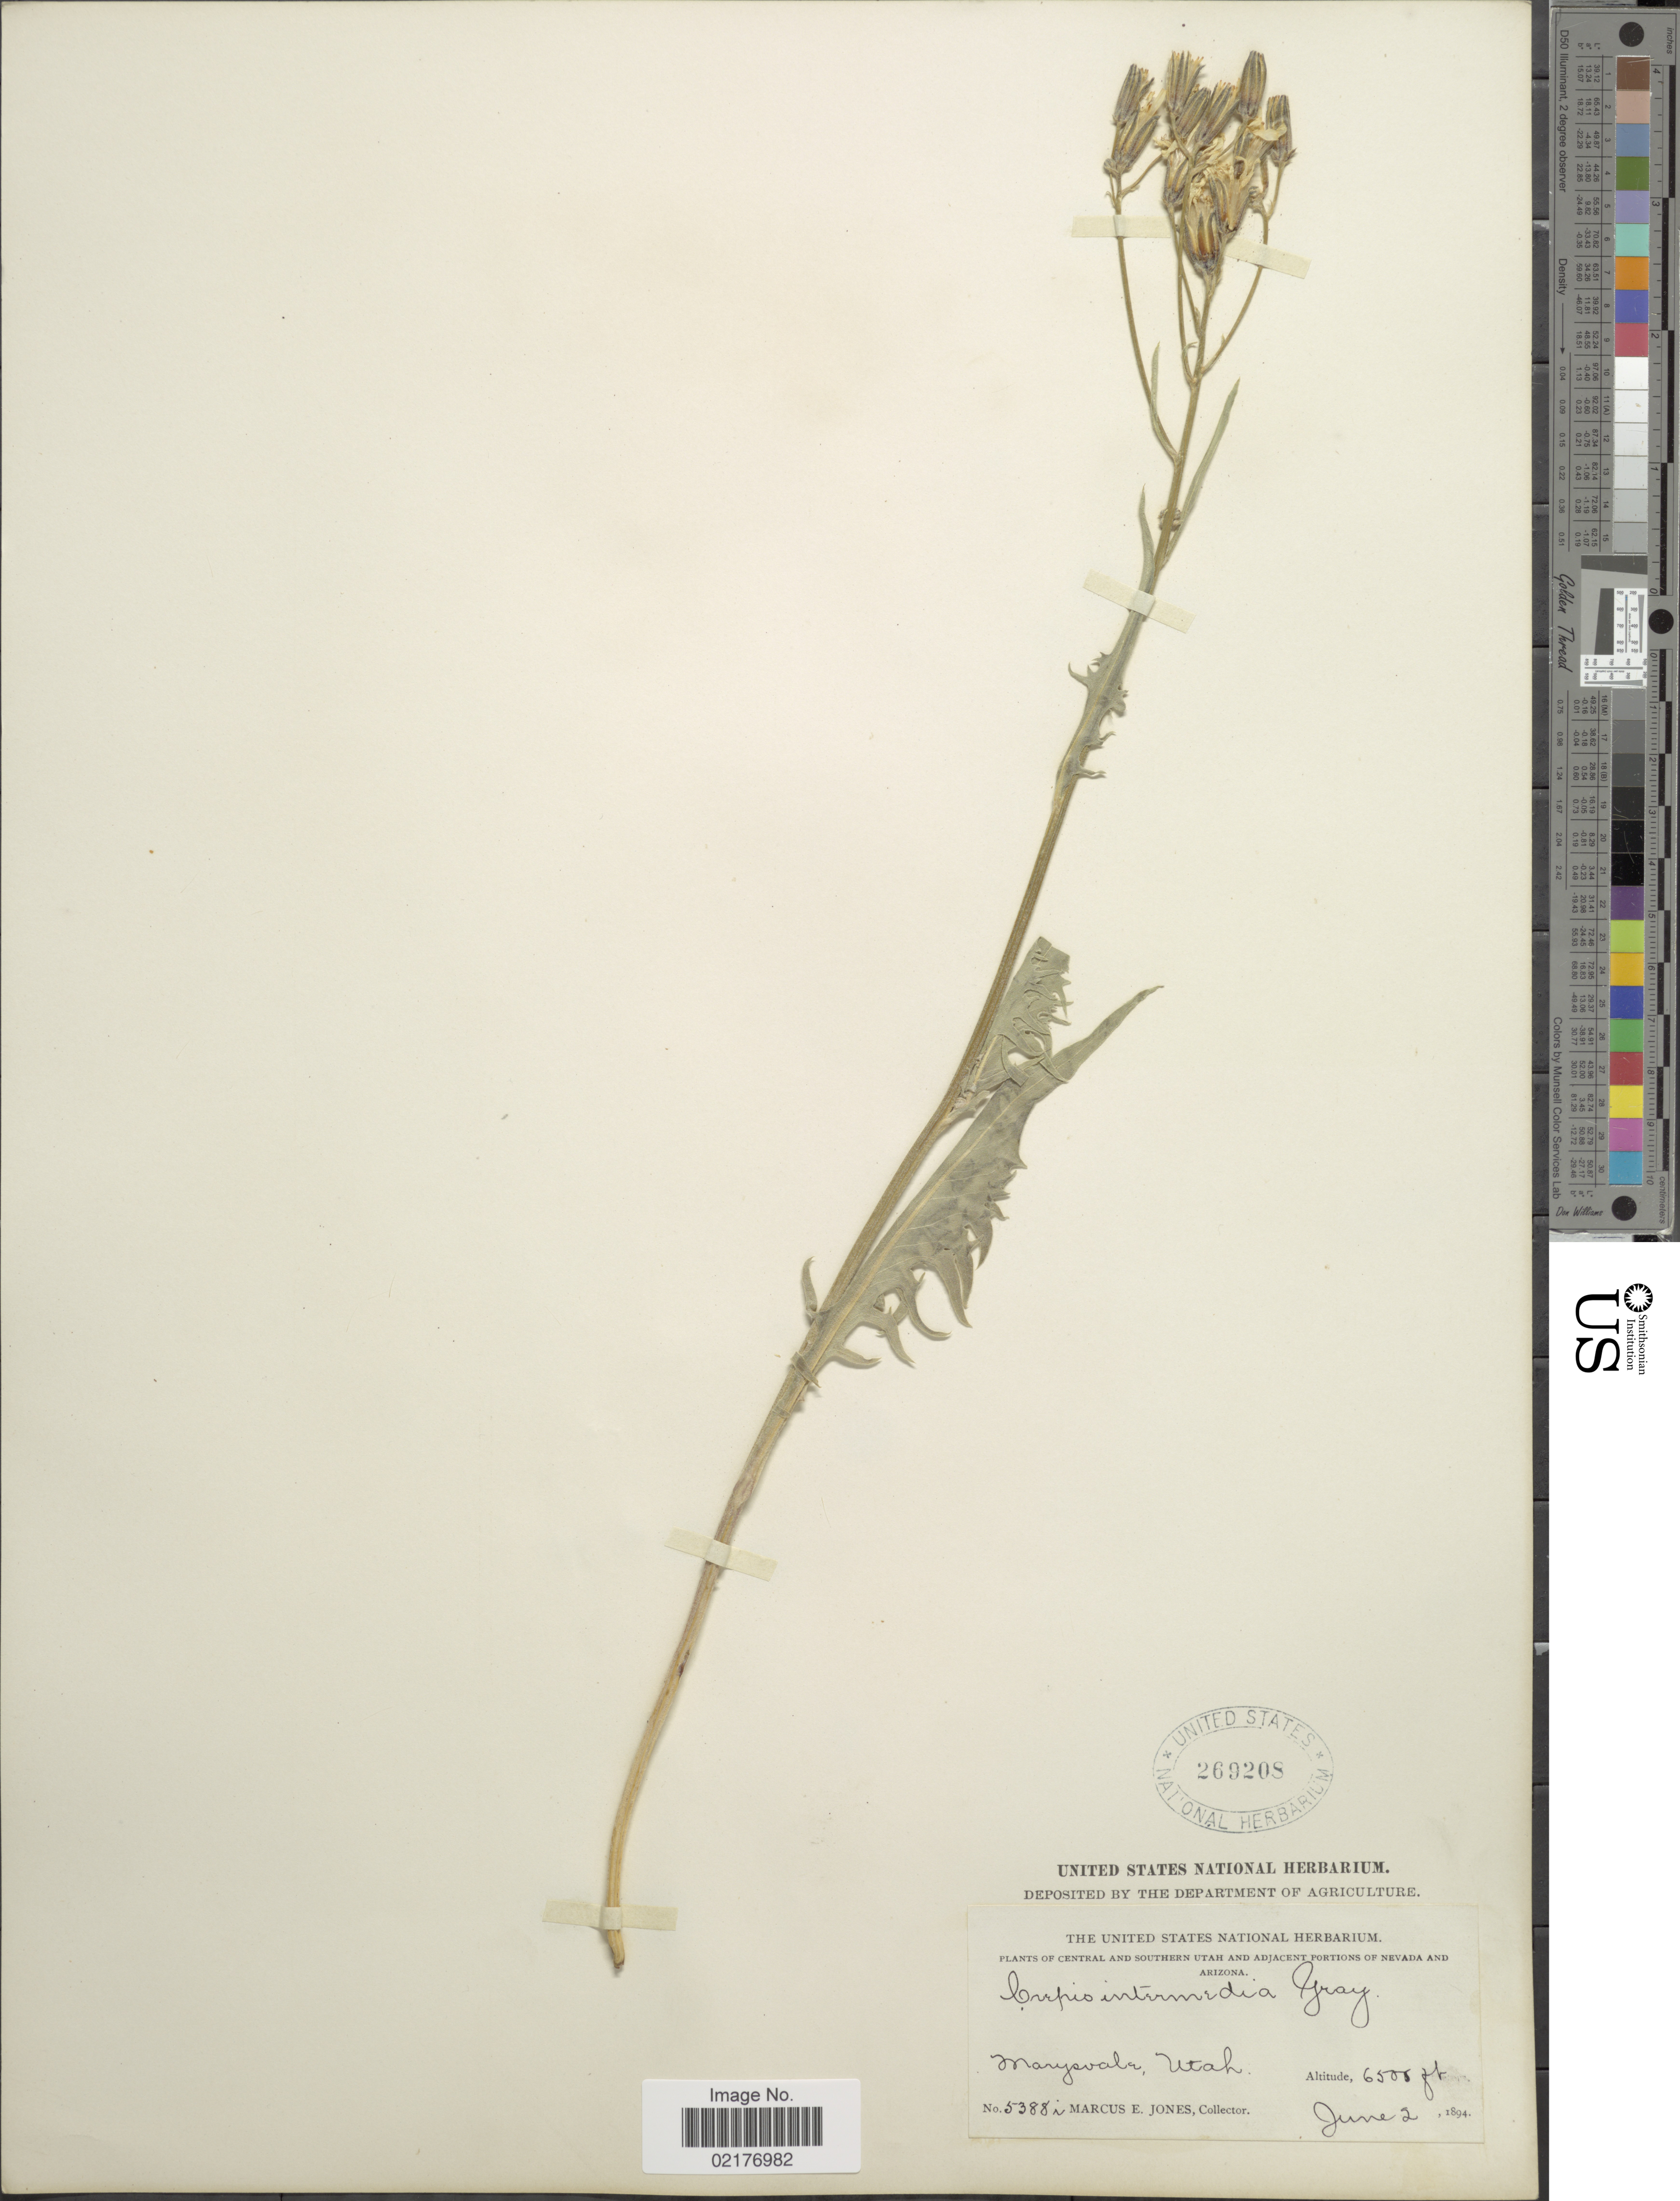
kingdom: Plantae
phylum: Tracheophyta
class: Magnoliopsida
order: Asterales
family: Asteraceae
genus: Crepis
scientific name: Crepis intermedia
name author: A. Gray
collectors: M. E. Jones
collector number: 5388i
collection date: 1894-06-02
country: United States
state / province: Utah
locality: Marysvale, Utah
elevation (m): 1981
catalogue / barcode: US 269208